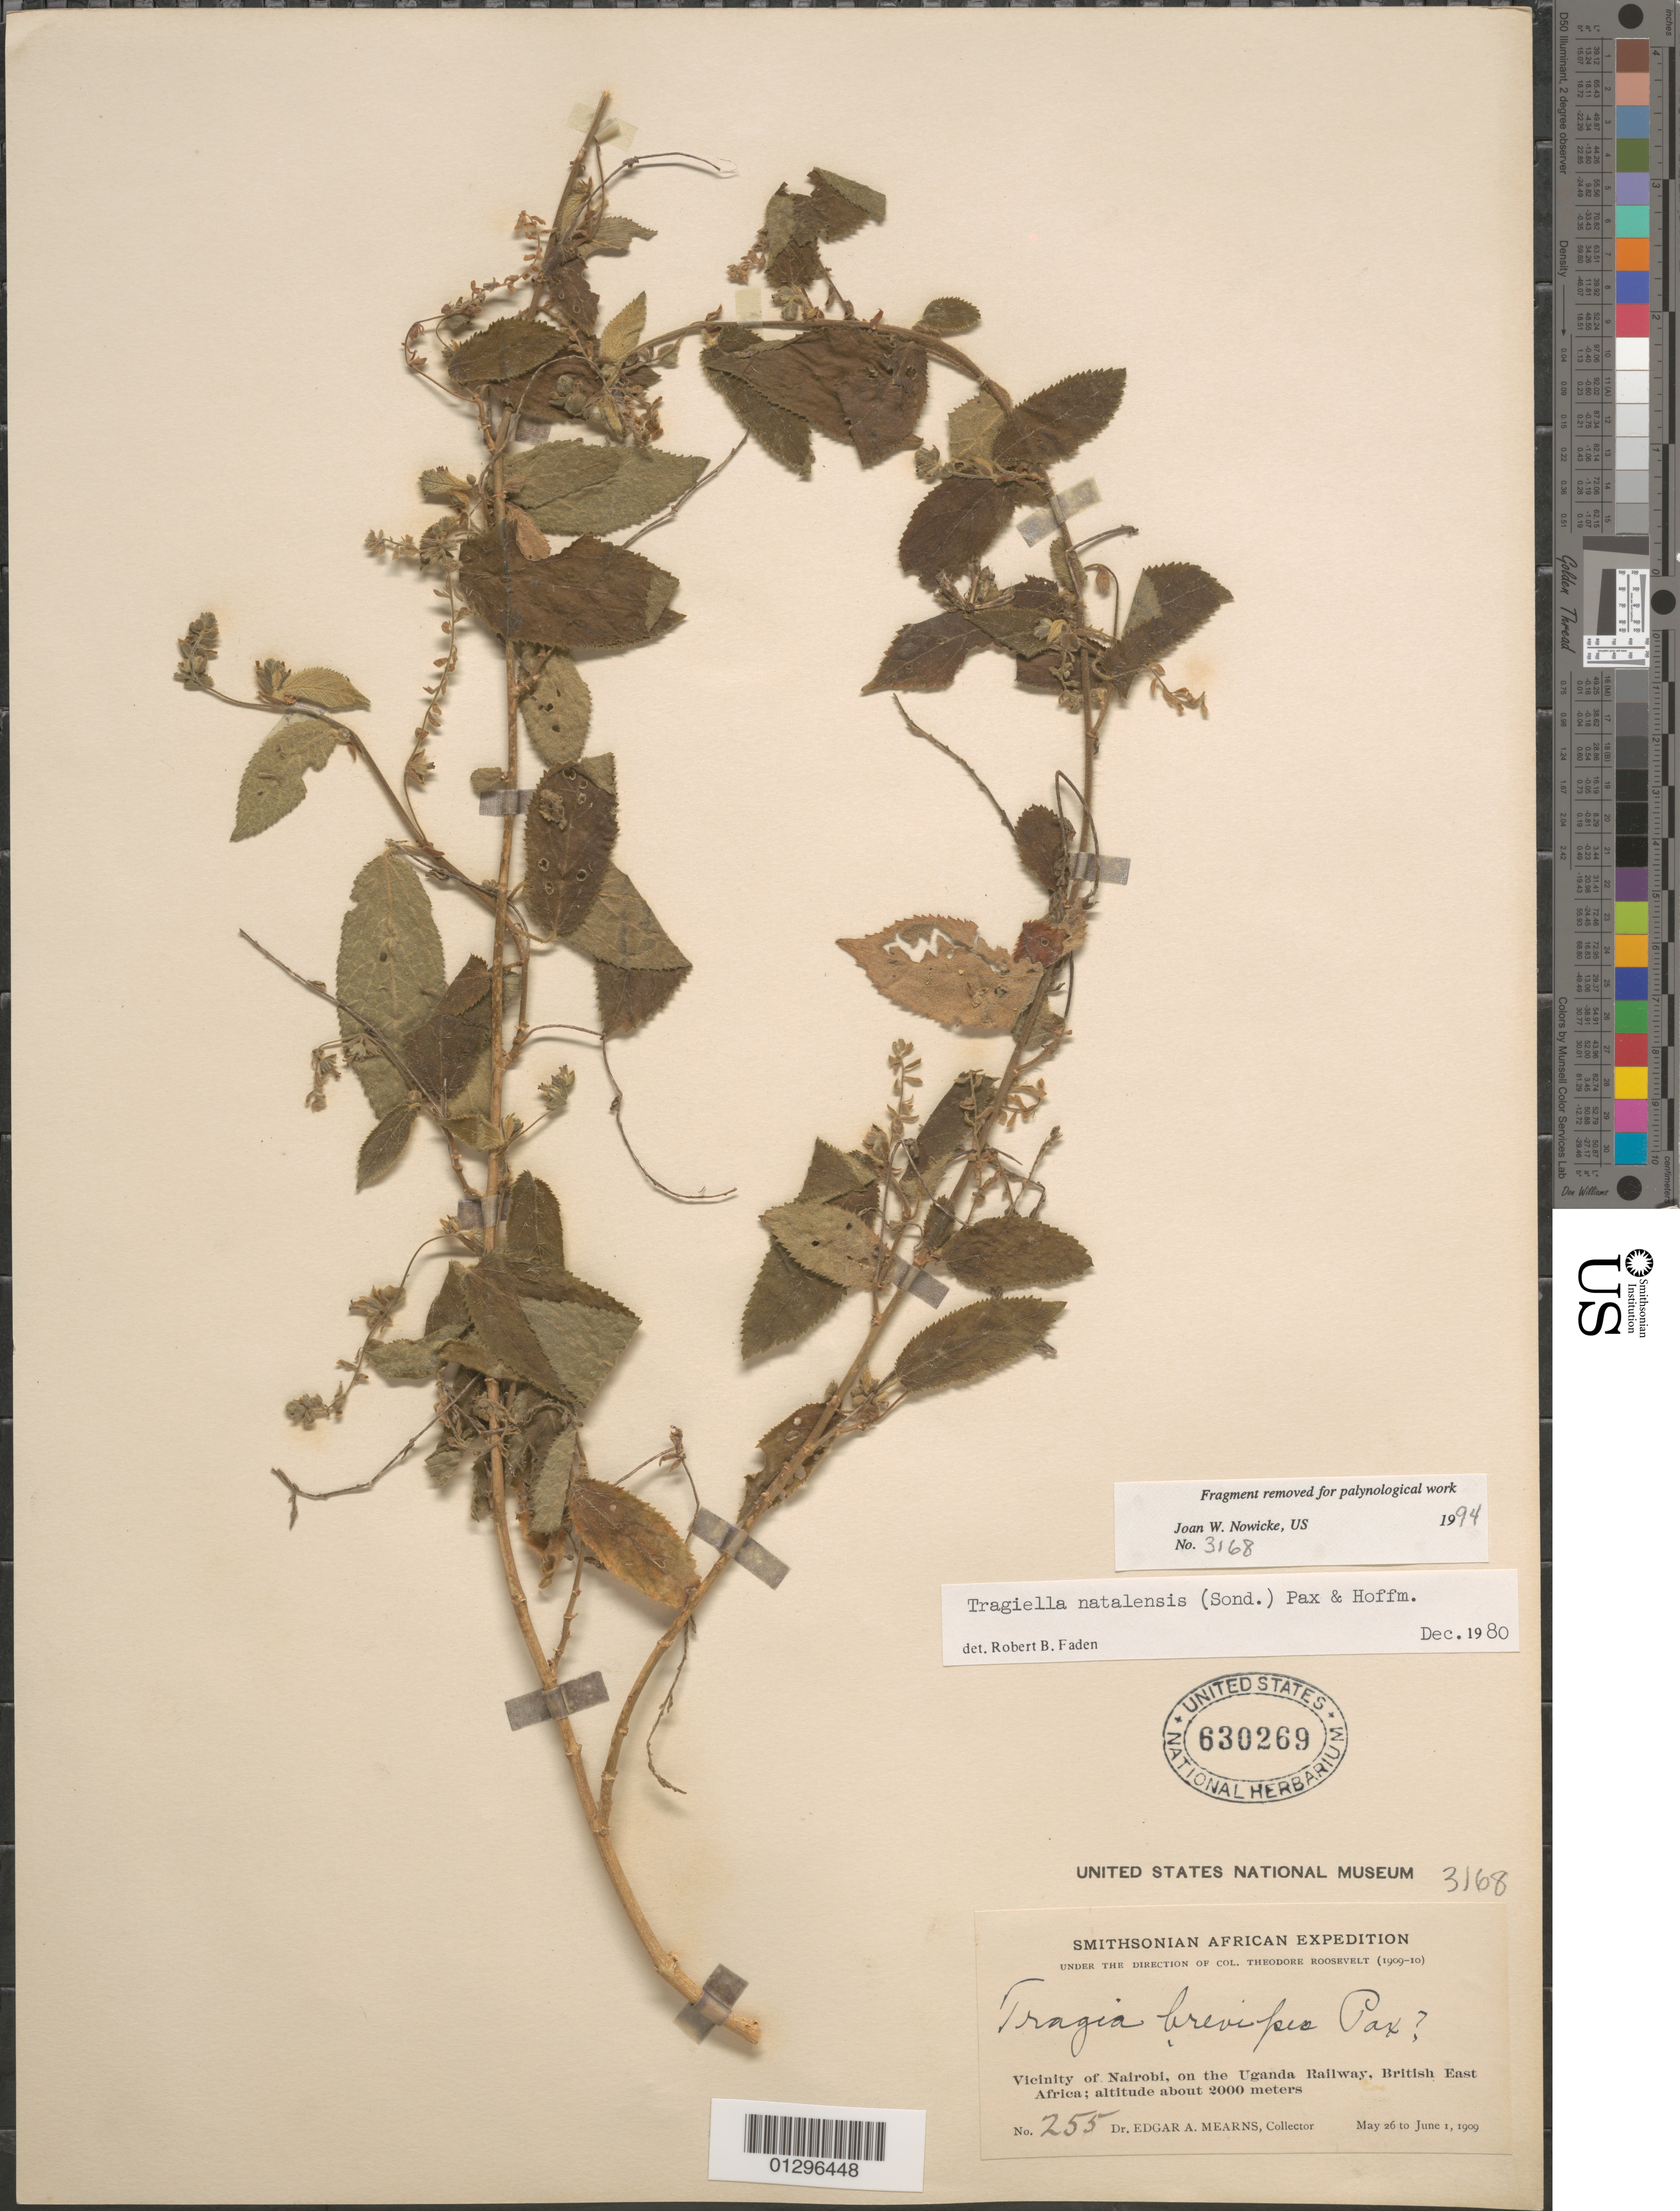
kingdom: Plantae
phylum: Tracheophyta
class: Magnoliopsida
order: Malpighiales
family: Euphorbiaceae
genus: Tragiella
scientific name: Tragiella natalensis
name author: (Sond.) Pax & K. Hoffm.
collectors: E. A. Mearns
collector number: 255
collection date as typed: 26 May-1 Jun 1909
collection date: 1909-05-26/1909-06-01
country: Kenya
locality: Vicinity of Nairobi, on the Uganda Railway.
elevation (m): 2000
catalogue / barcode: US 630269